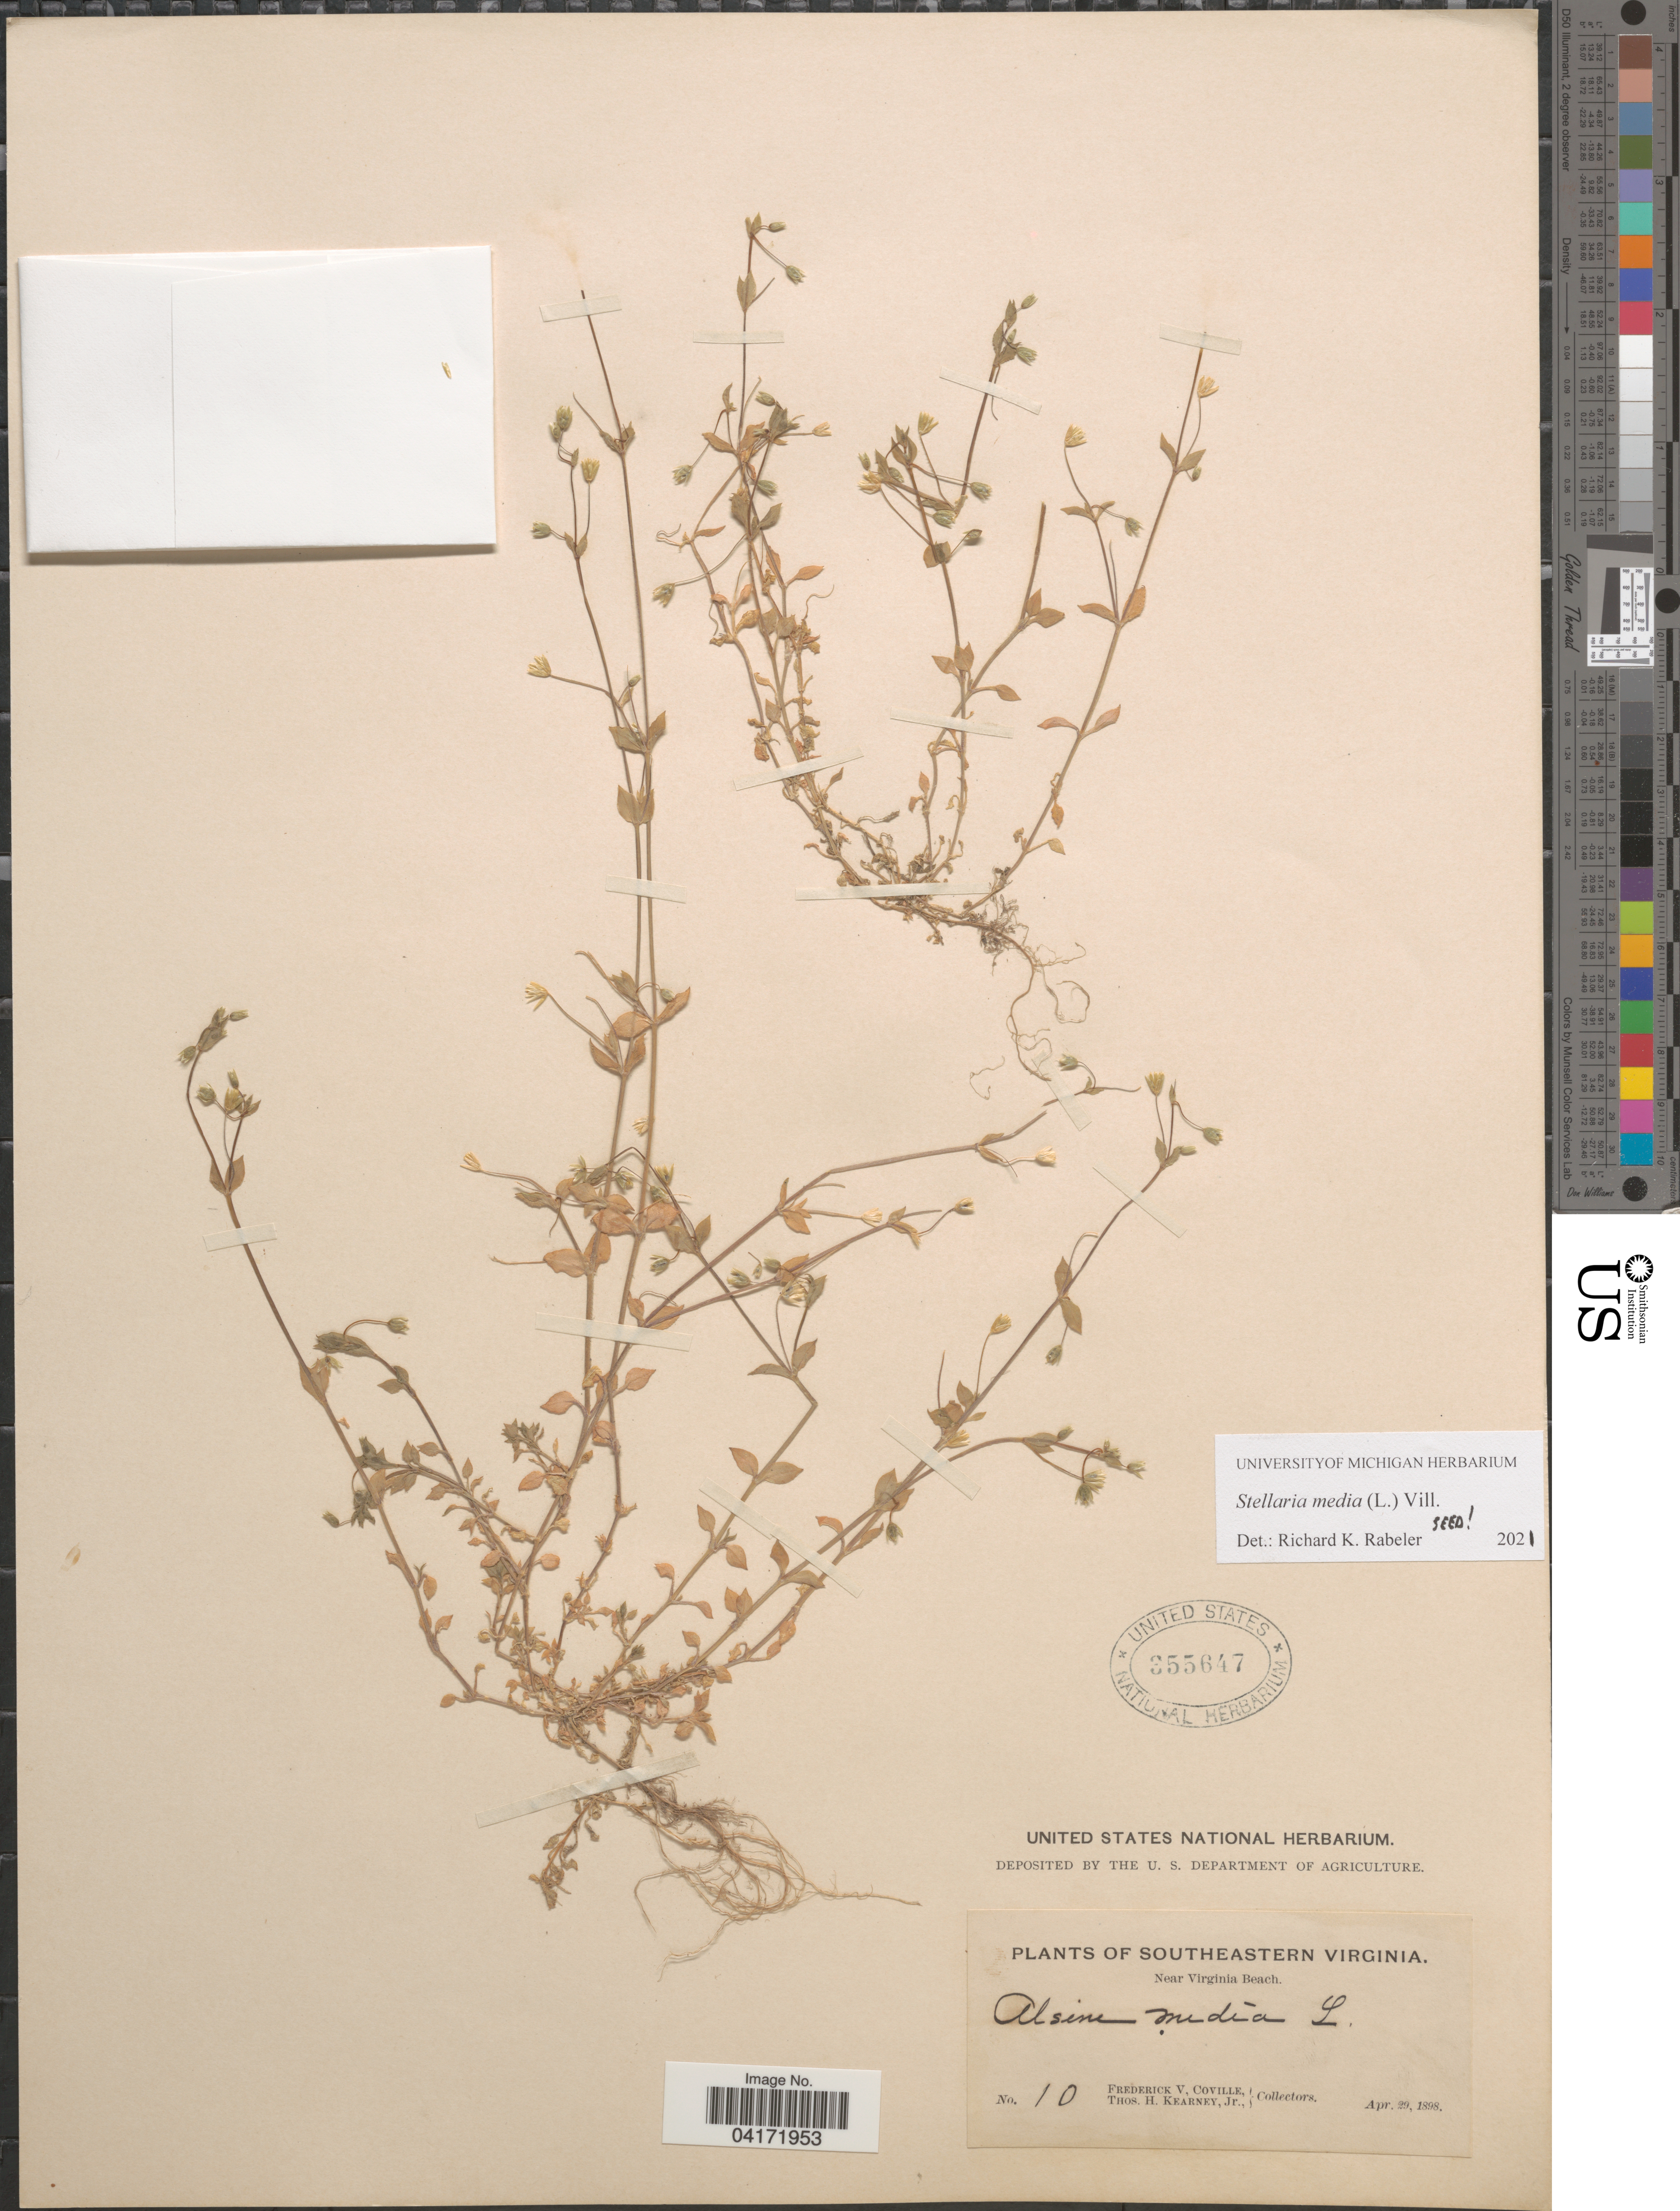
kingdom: Plantae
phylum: Tracheophyta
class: Magnoliopsida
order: Caryophyllales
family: Caryophyllaceae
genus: Stellaria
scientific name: Stellaria media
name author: (L.) Vill.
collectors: F. V. Coville & T. H. Kearney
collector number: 10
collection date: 1898-04-29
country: United States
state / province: Virginia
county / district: City of Virginia Beach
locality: Southeastern Virginia. Near Virginia Beach.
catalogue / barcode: US 355647